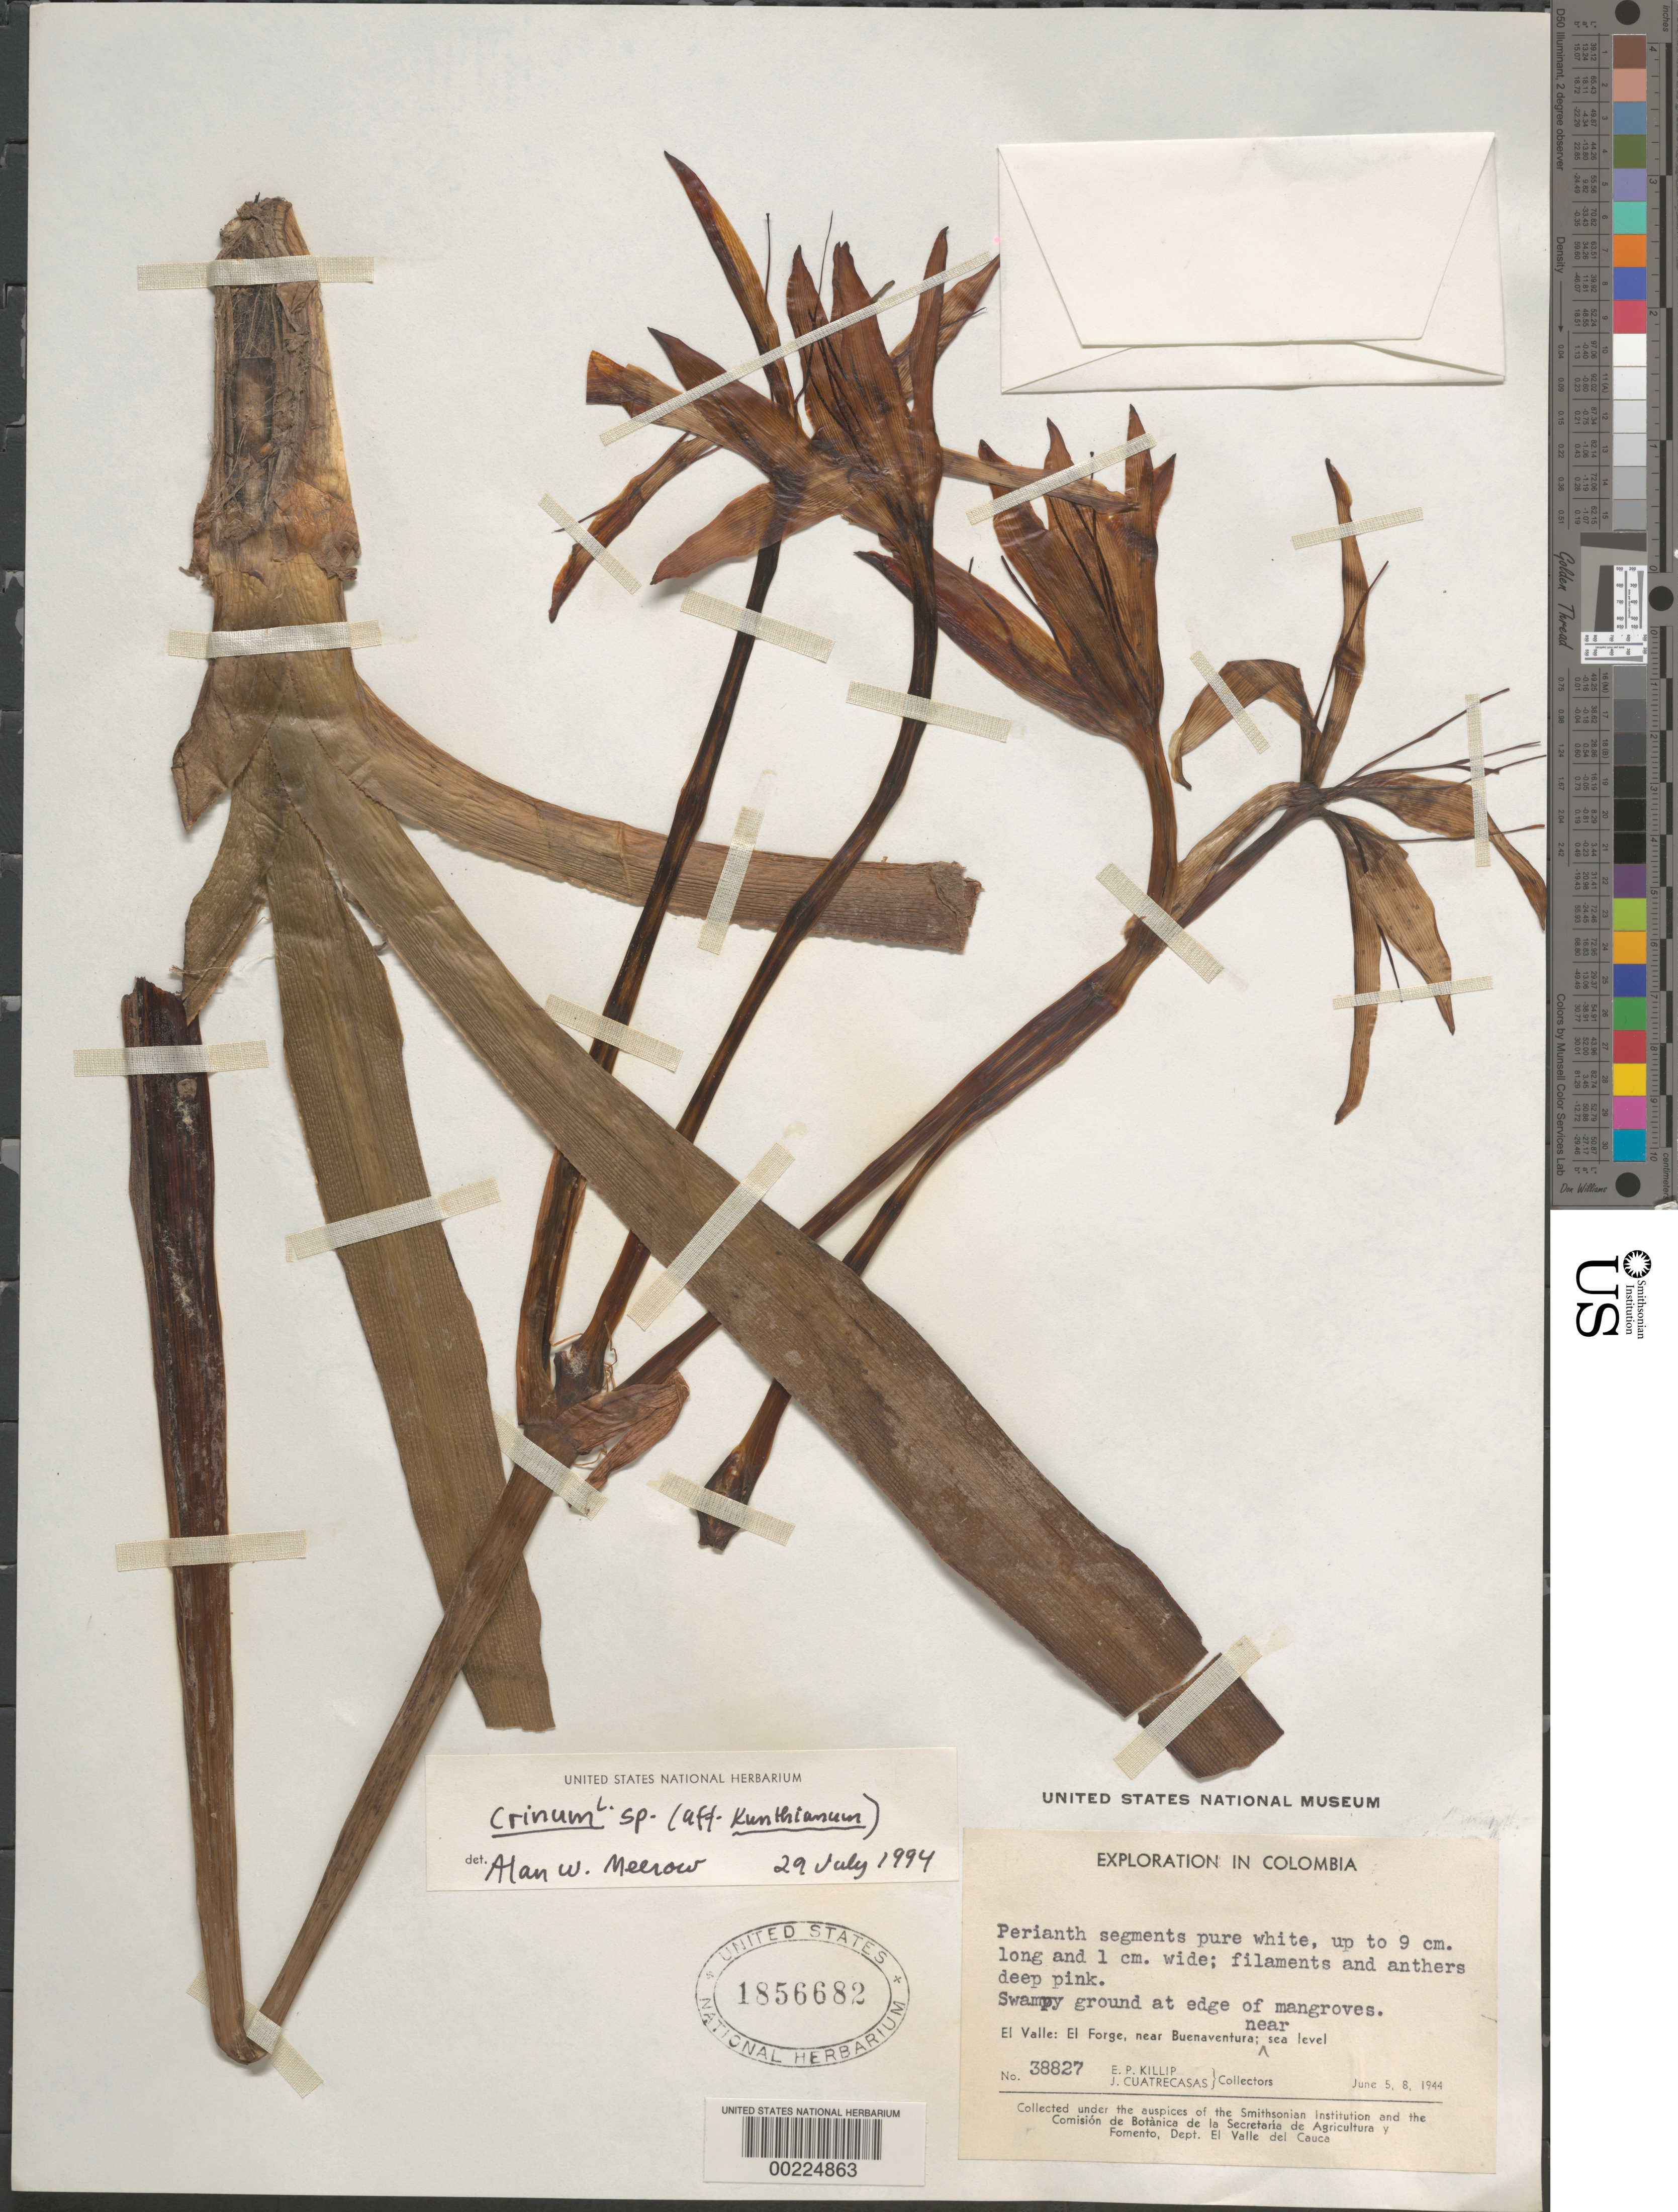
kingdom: Plantae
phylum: Tracheophyta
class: Liliopsida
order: Asparagales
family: Amaryllidaceae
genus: Crinum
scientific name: Crinum kunthianum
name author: M. Roem.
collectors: E. P. Killip & J. Cuatrecasas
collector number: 38827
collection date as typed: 05 Jun 1944 and 08 Jun 1944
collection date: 1944-06-05,1944-06-08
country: Colombia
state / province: Valle del Cauca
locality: El forge, near Buena Ventura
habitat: Swampy groung at edge of mangroves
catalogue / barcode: US 1856682